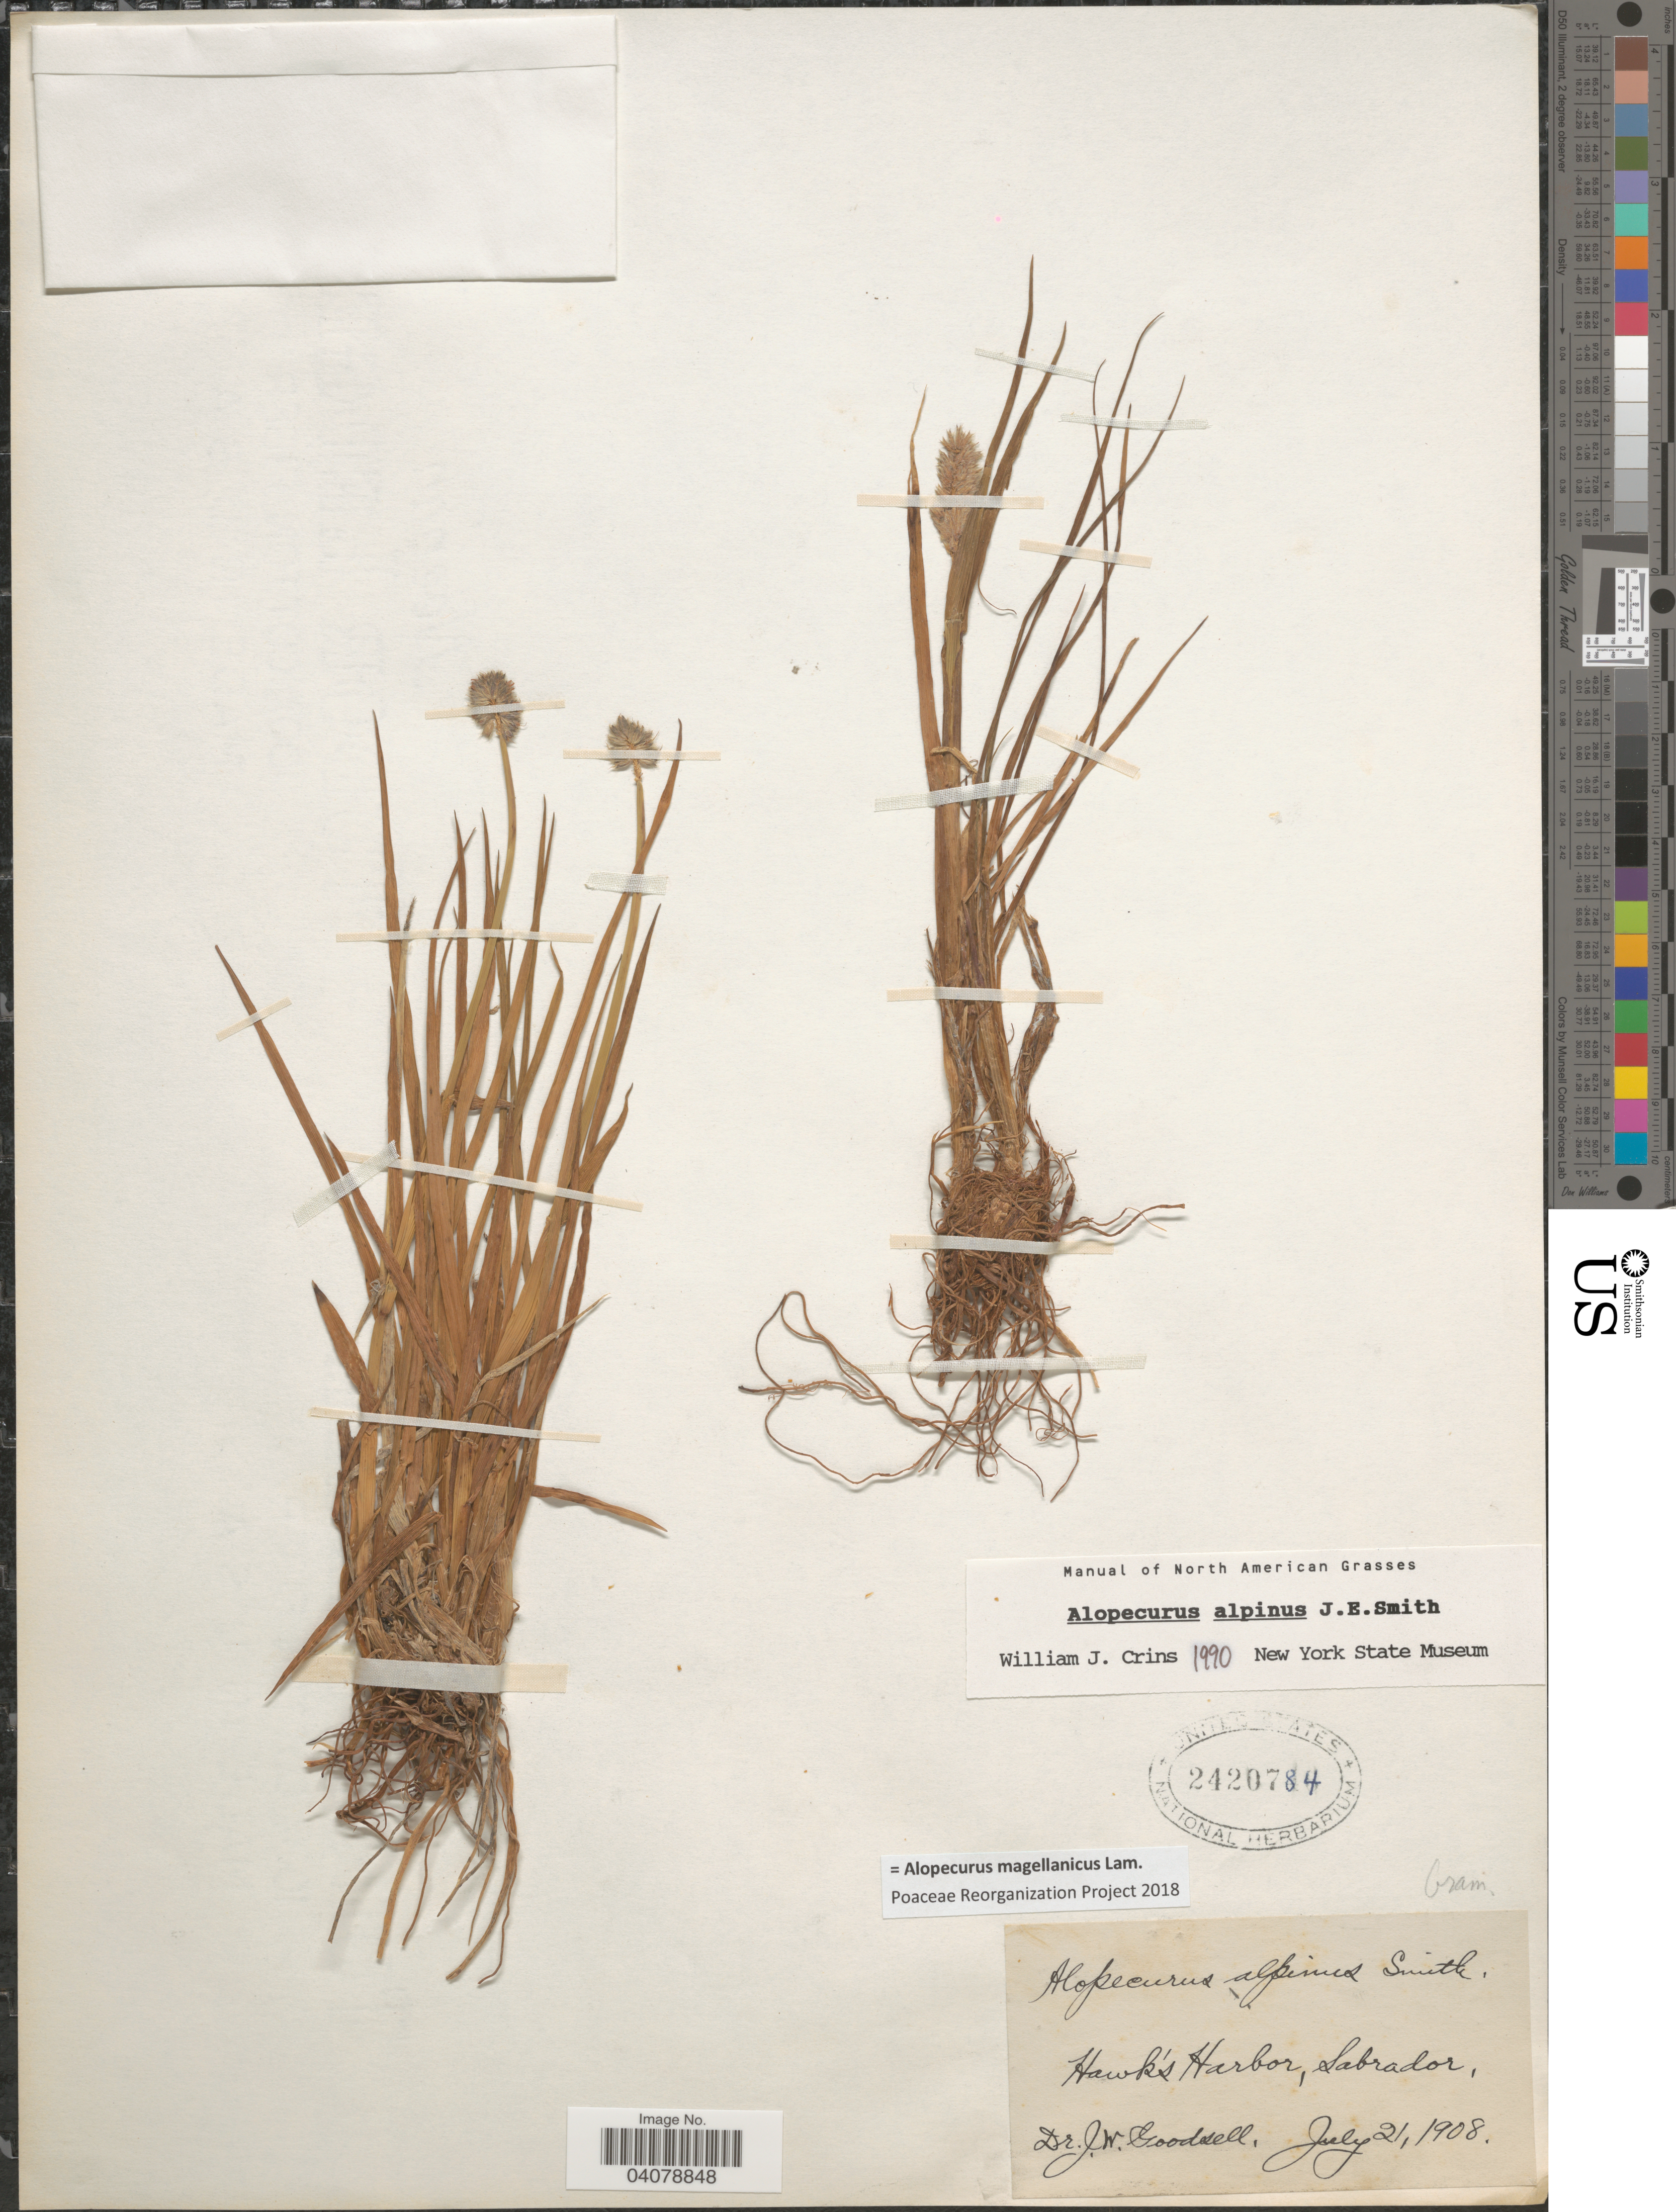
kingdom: Plantae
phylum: Tracheophyta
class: Liliopsida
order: Poales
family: Poaceae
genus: Alopecurus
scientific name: Alopecurus magellanicus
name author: Lam.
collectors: J. Goodsell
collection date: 1908-07-21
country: Canada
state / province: Newfoundland and Labrador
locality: Hawk's Harbor, Labrador.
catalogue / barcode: US 2420784